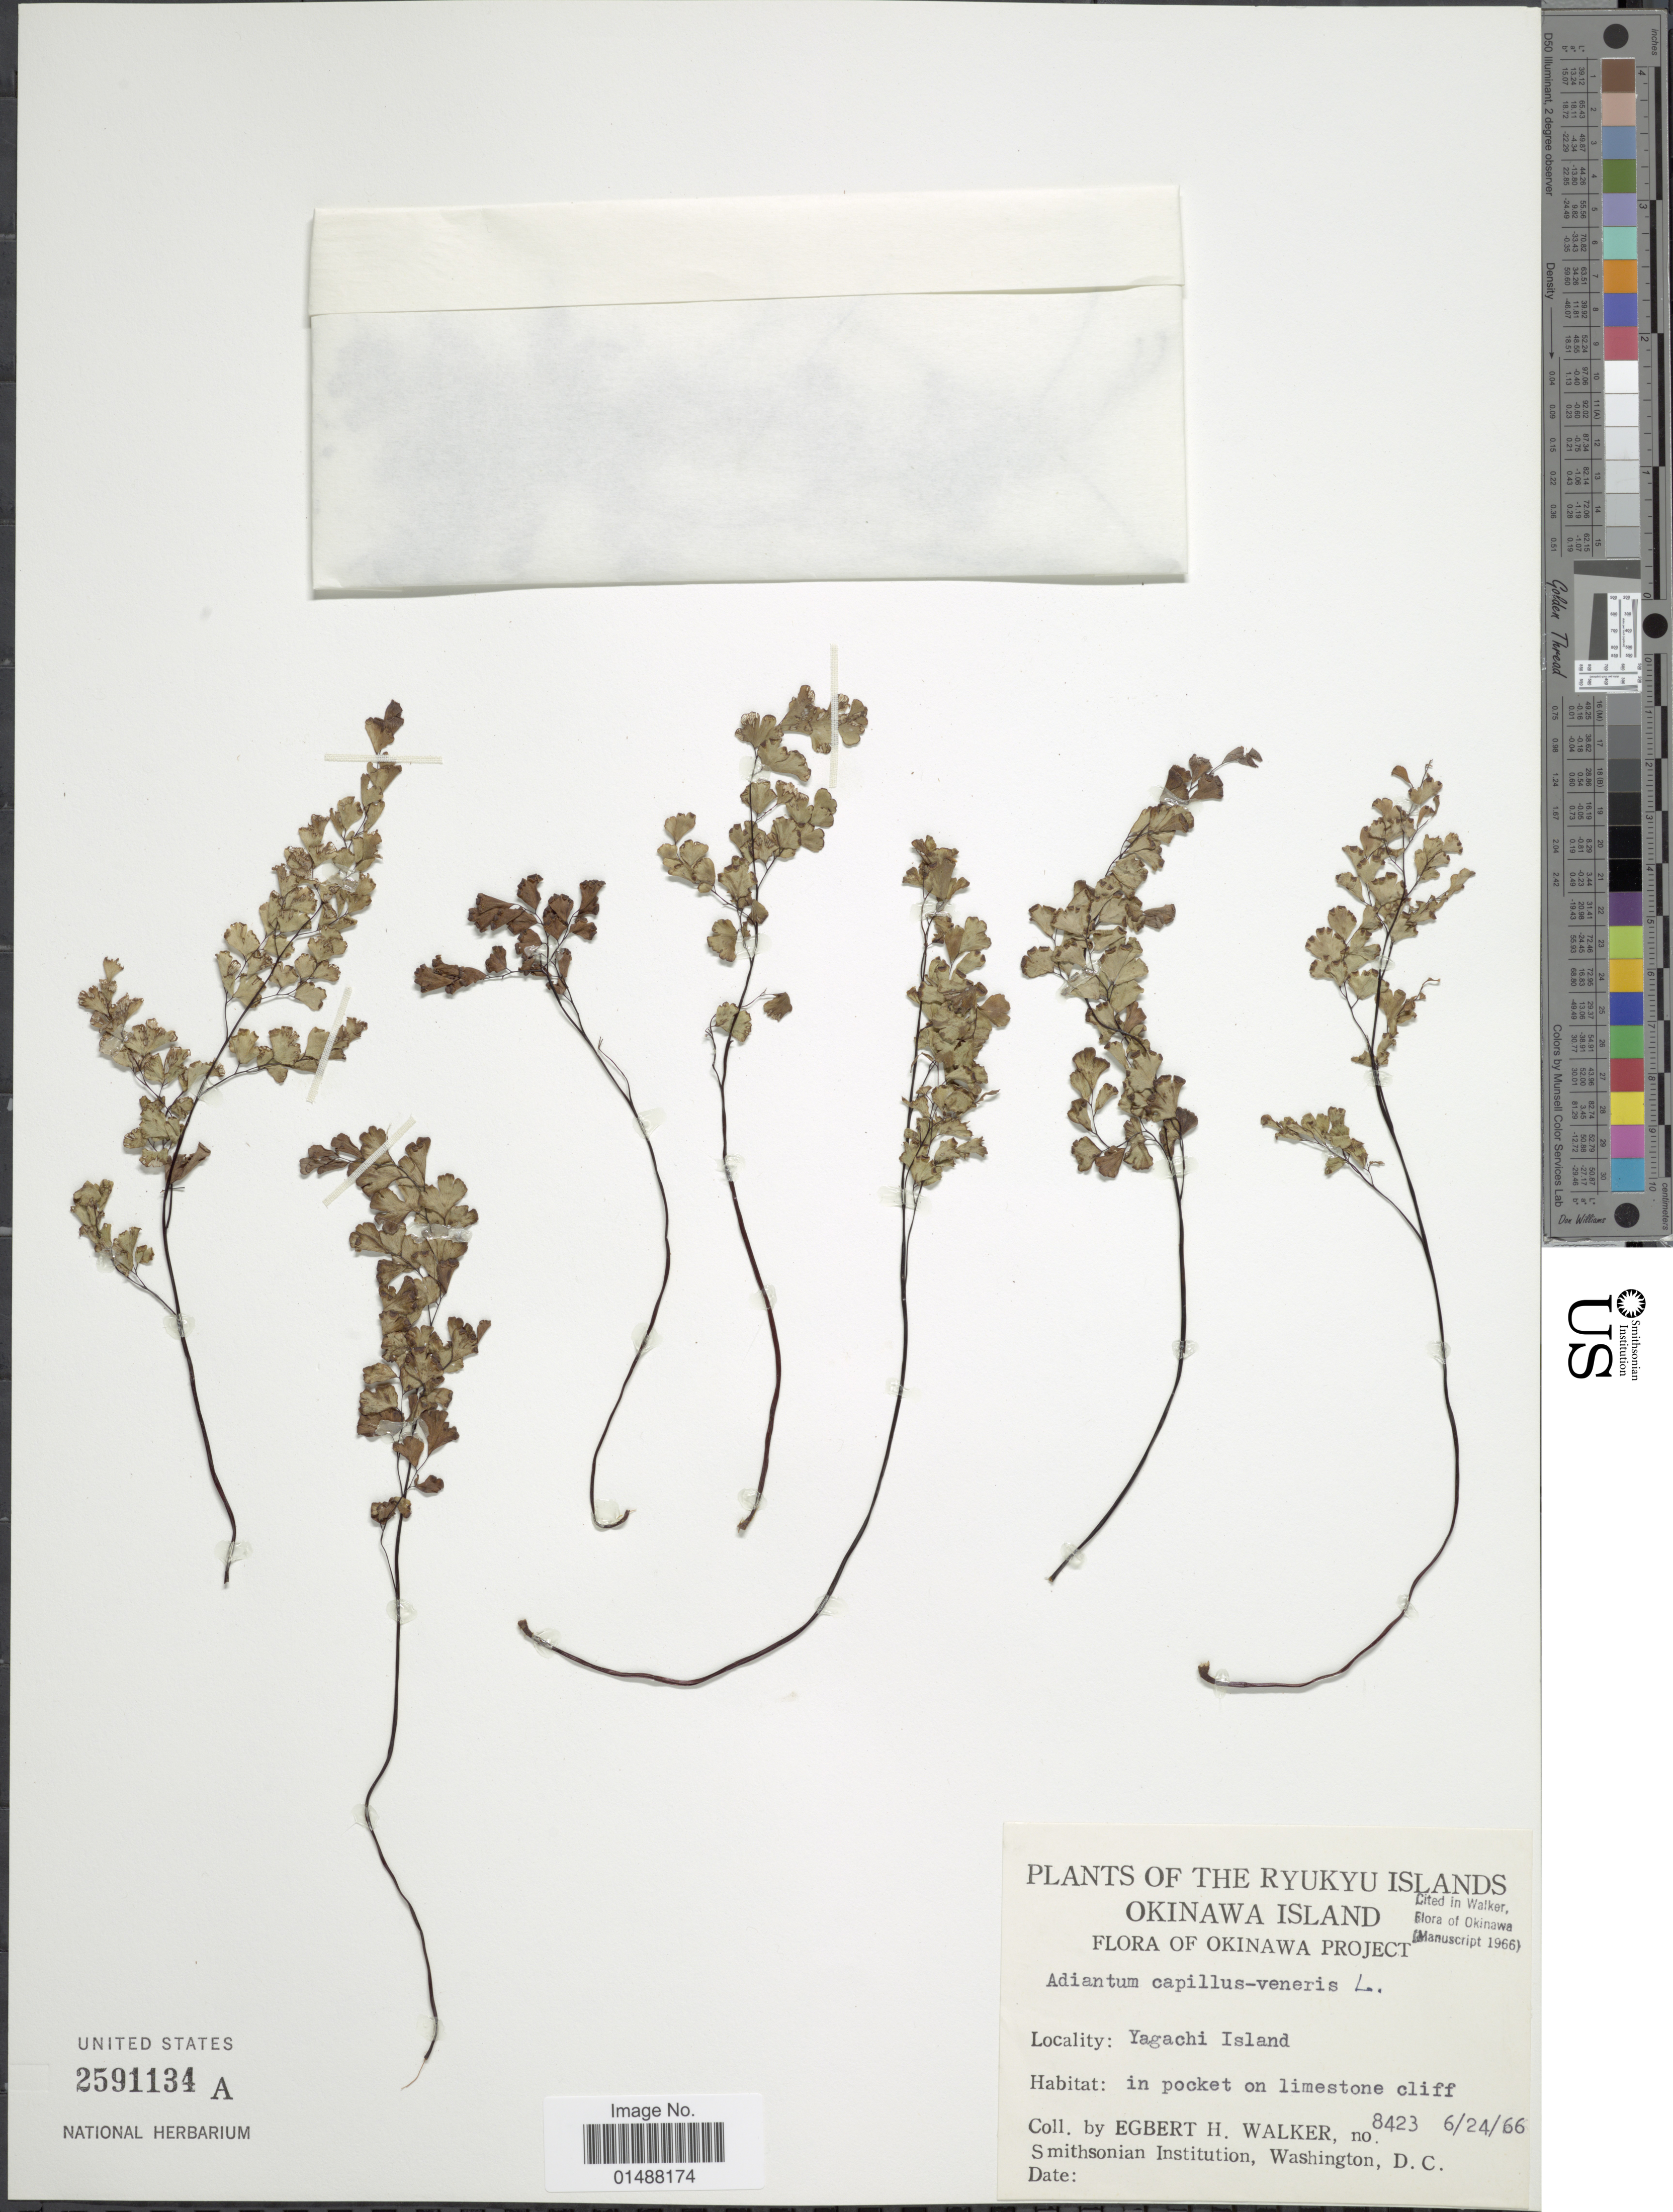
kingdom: Plantae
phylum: Tracheophyta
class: Polypodiopsida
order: Polypodiales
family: Pteridaceae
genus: Adiantum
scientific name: Adiantum capillus-veneris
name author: L.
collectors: E. H. Walker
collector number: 8423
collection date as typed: Transcribed d/m/y: 24/6/66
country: Japan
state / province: Okinawa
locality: Ryukyu Islands, Yagachi Island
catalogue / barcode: US 2591134A